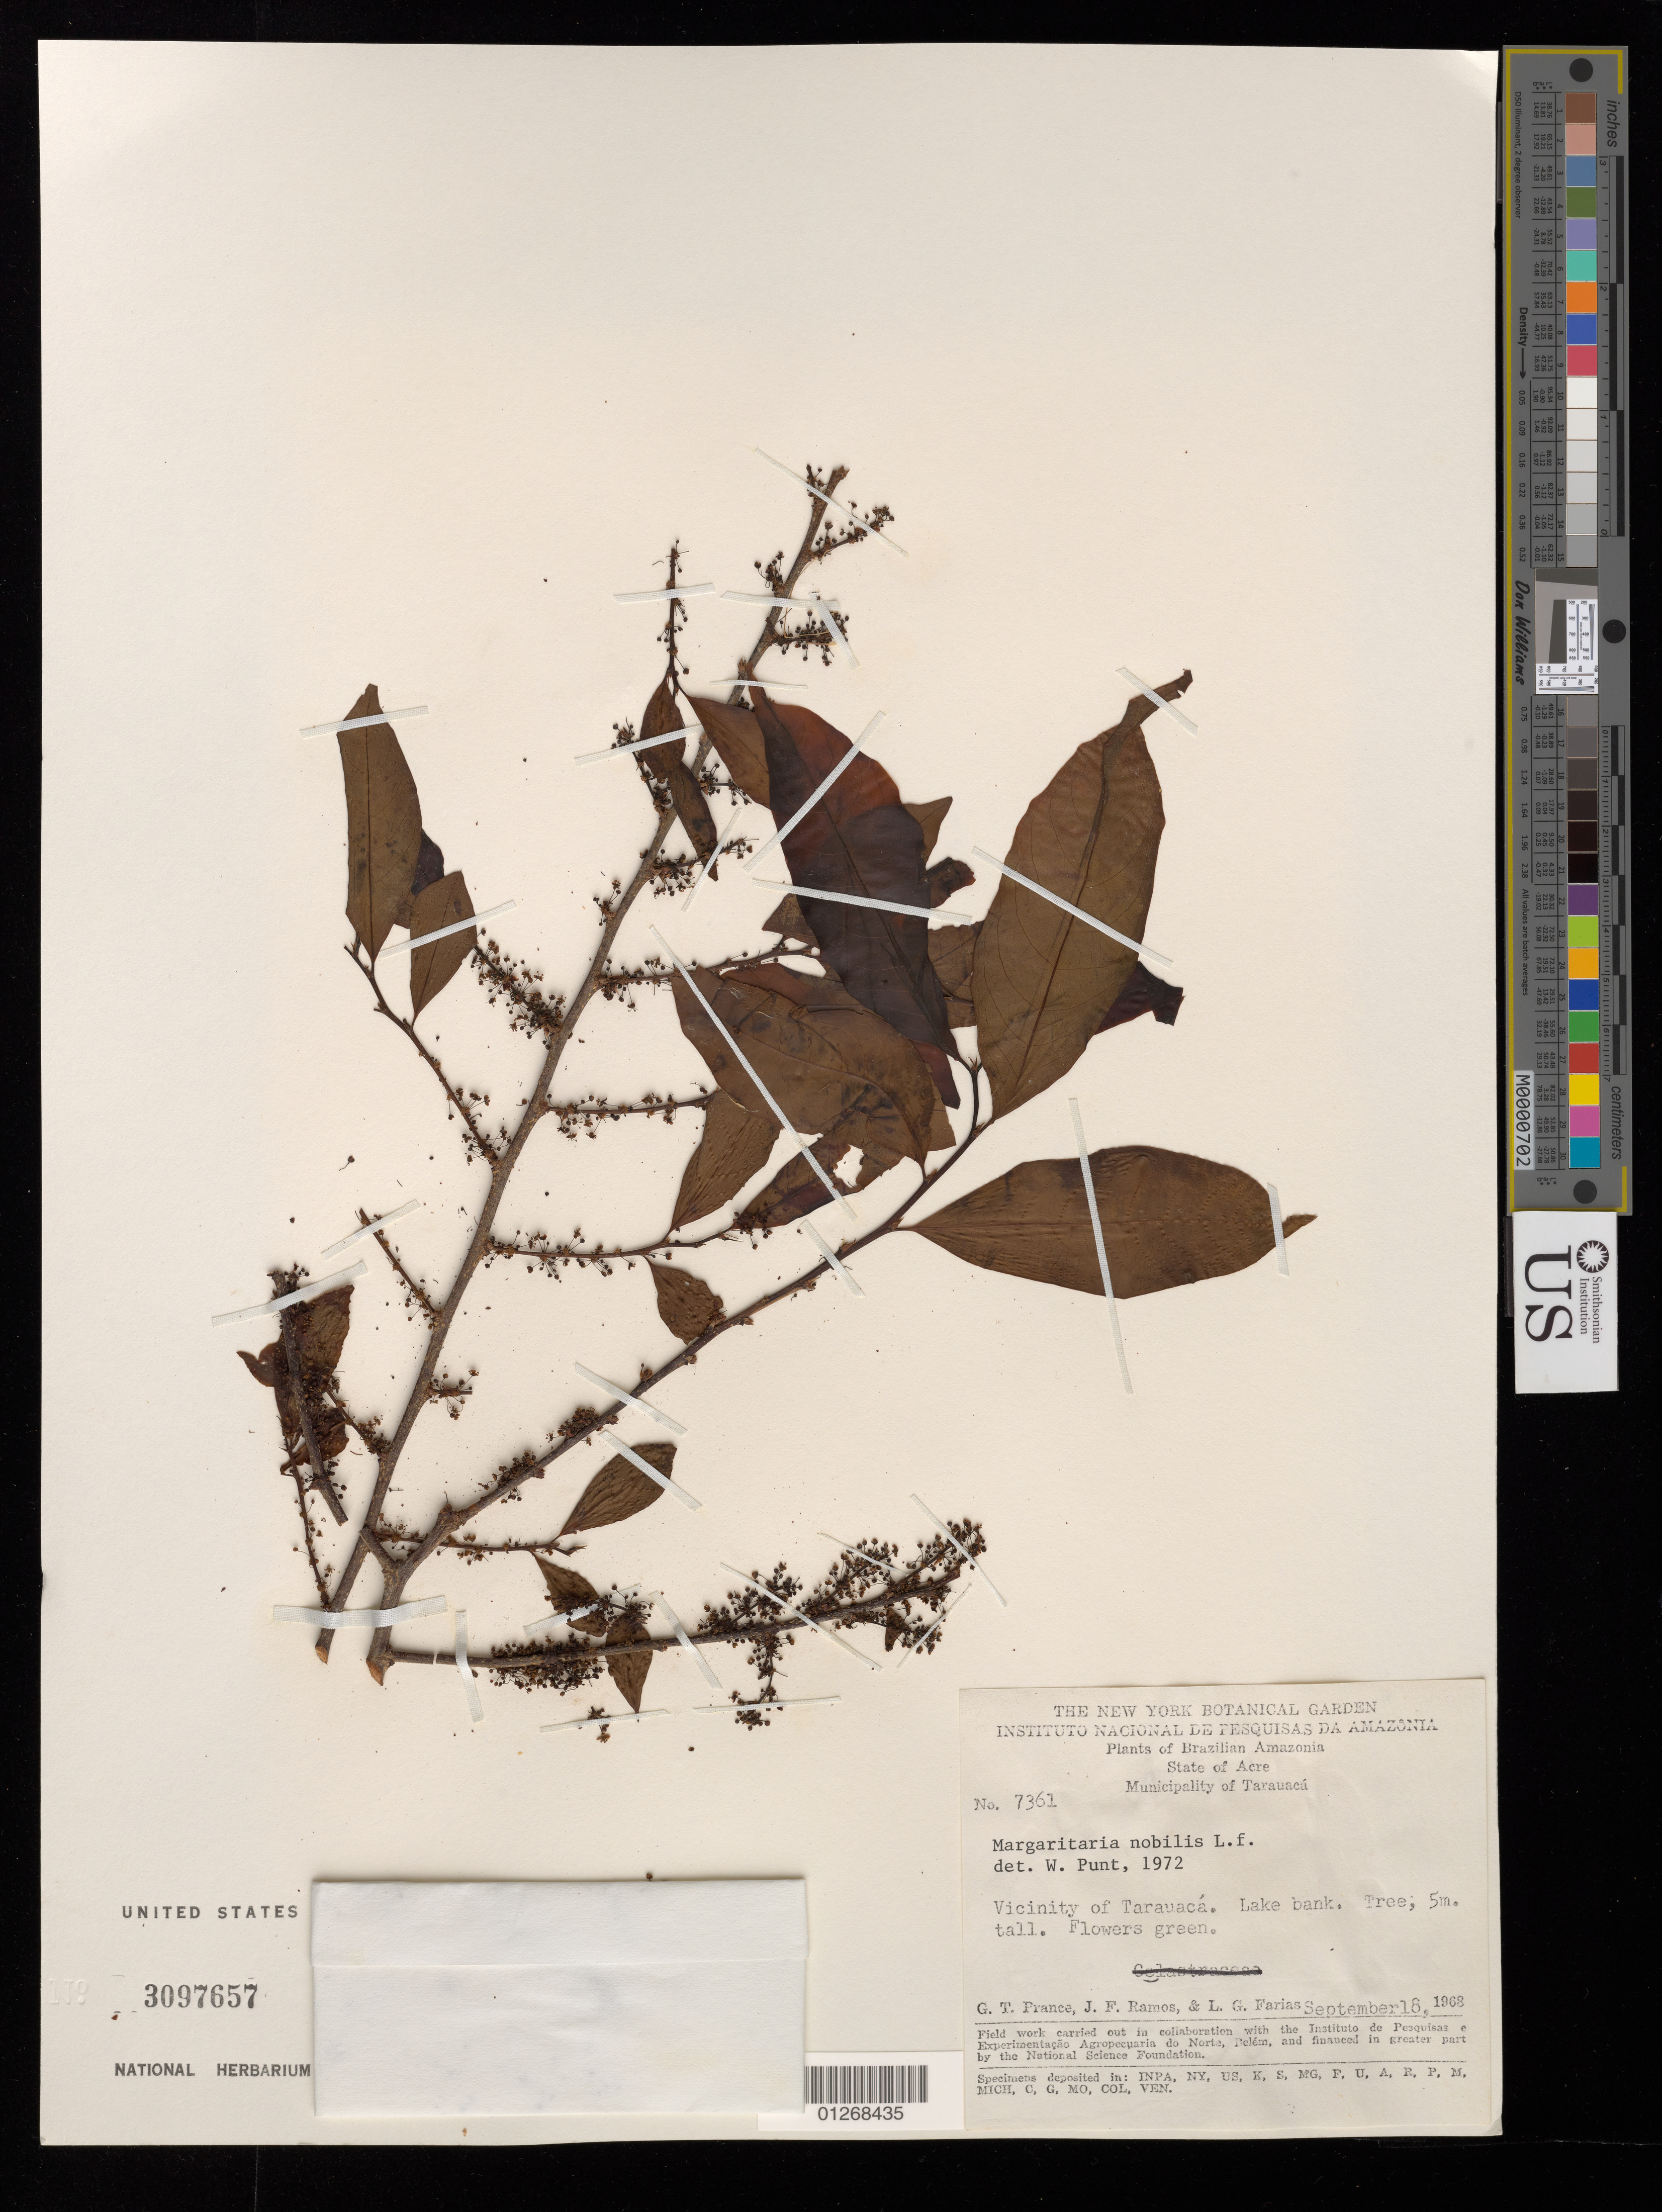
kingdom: Plantae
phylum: Tracheophyta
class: Magnoliopsida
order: Malpighiales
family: Phyllanthaceae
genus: Margaritaria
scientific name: Margaritaria nobilis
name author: L. f.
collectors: G. T. Prance, J. F. Ramos & L. G. Farias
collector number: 7361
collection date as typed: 18 Sep 1968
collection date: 1968-09-18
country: Brazil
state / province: Acre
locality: Mun of Tarauaca. Vicinity of Tarauaca.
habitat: Tree.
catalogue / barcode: US 3097657